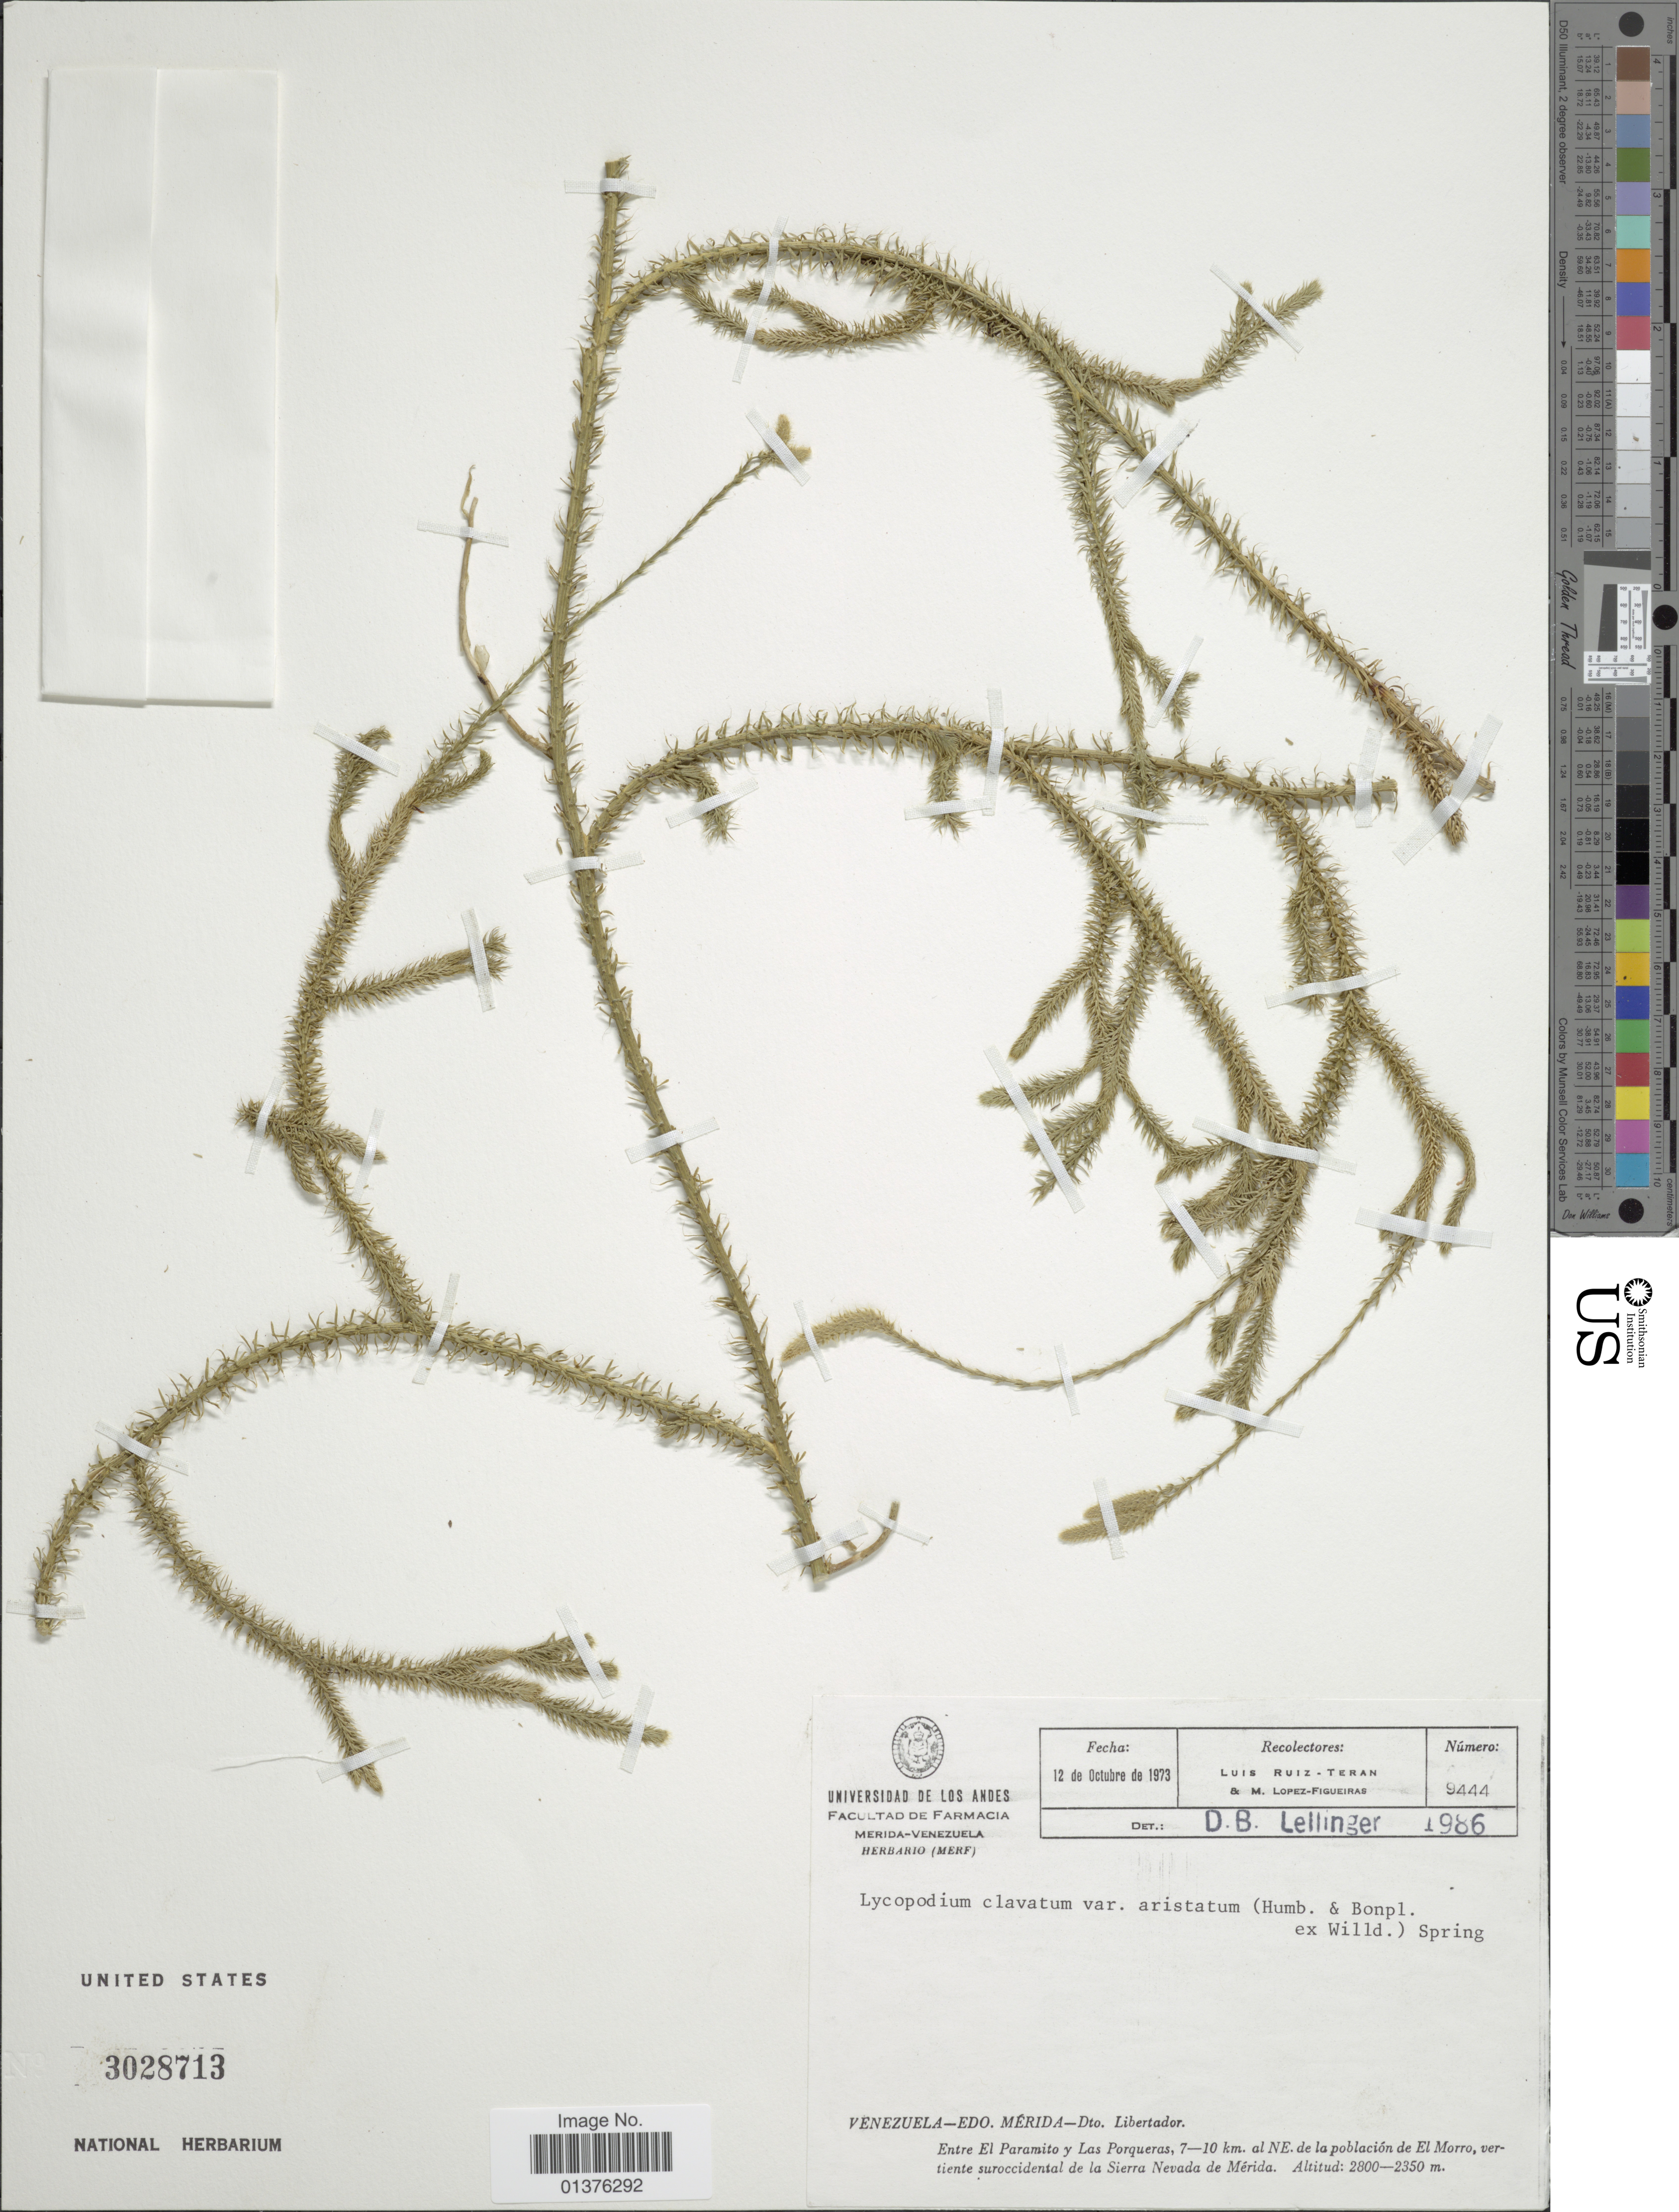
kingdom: Plantae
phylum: Tracheophyta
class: Lycopodiopsida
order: Lycopodiales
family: Lycopodiaceae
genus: Lycopodium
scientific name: Lycopodium clavatum subsp. clavatum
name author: L.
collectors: L. E. Ruíz-Terán & M. López Figueiras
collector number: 9444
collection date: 1973-10-12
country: Venezuela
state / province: Mérida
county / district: Libertador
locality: Entre El Paramito y Las Porqueras, 7-10km al NE de la población de El Morro, vertiente suroccidental de la Sierra Nevada de Mérida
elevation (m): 2350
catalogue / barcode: US 3028713